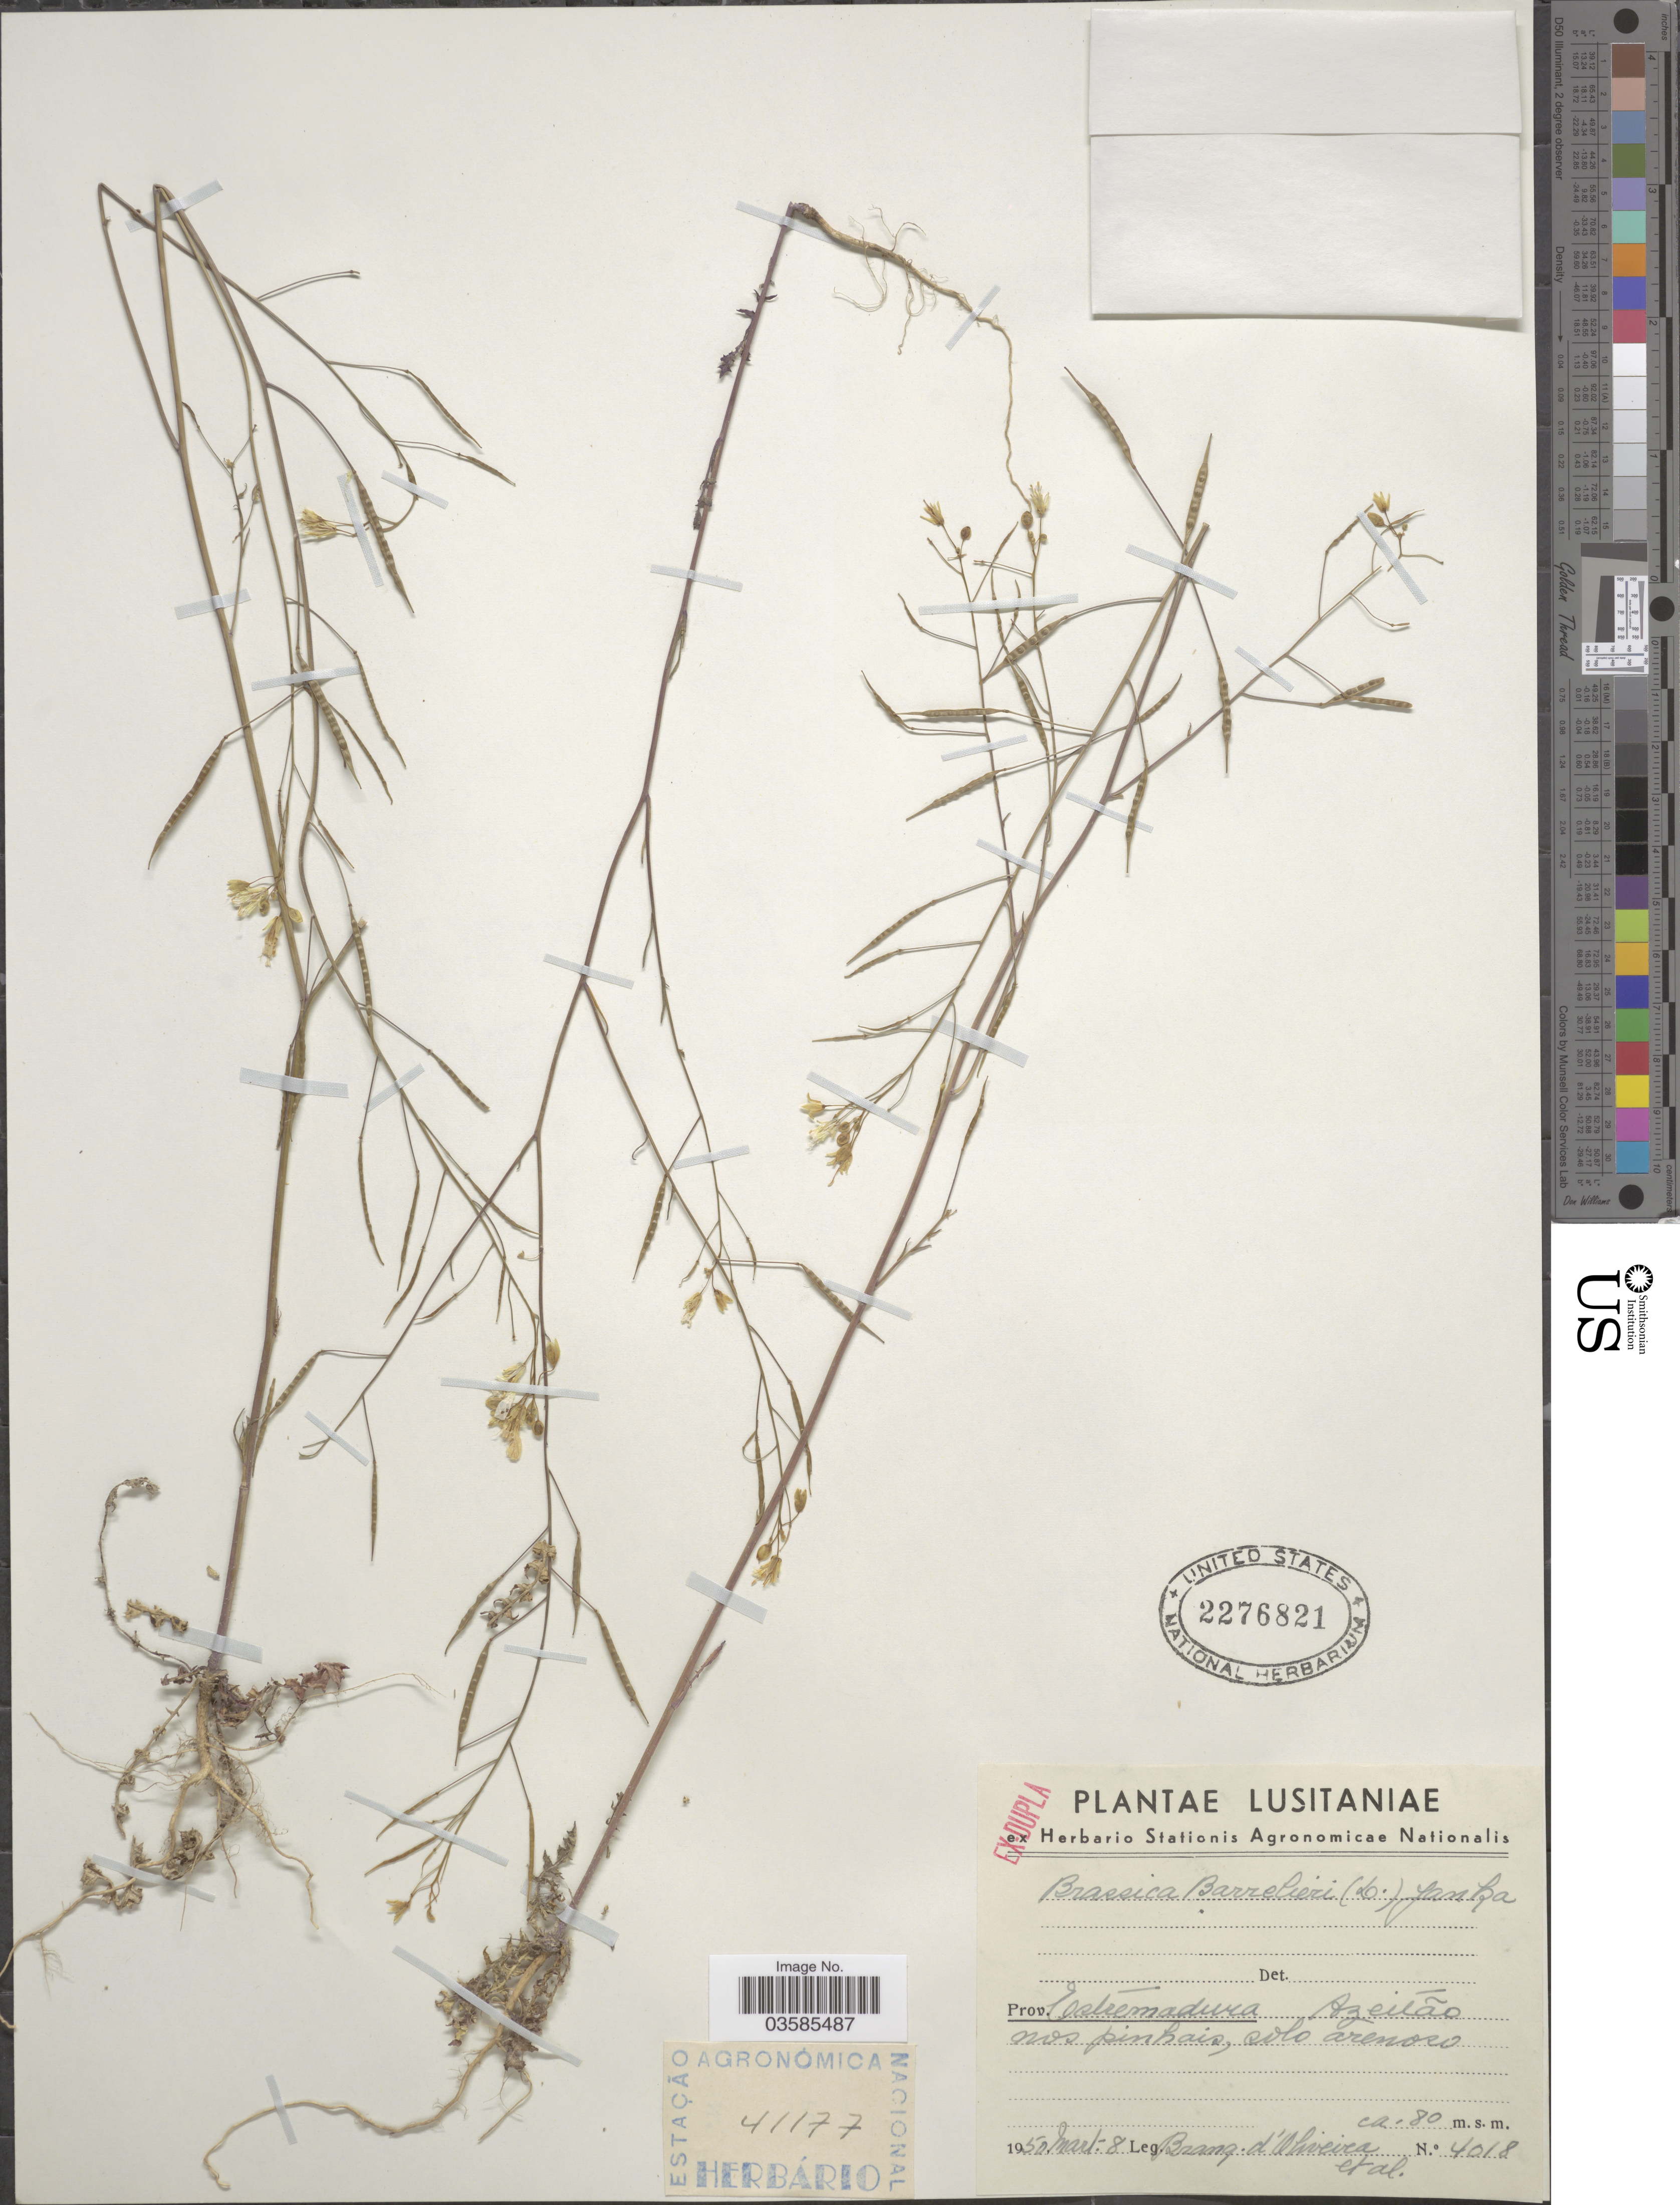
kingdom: Plantae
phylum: Tracheophyta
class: Magnoliopsida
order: Brassicales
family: Brassicaceae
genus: Brassica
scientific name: Brassica barrelieri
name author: (L.) Janka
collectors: B. D'Oliveira & et al.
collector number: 4018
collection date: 1950-03-08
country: Portugal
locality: Lusitaniae. Prov. Estremadura Azeitão nos pinhais.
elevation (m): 80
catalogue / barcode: US 2276821